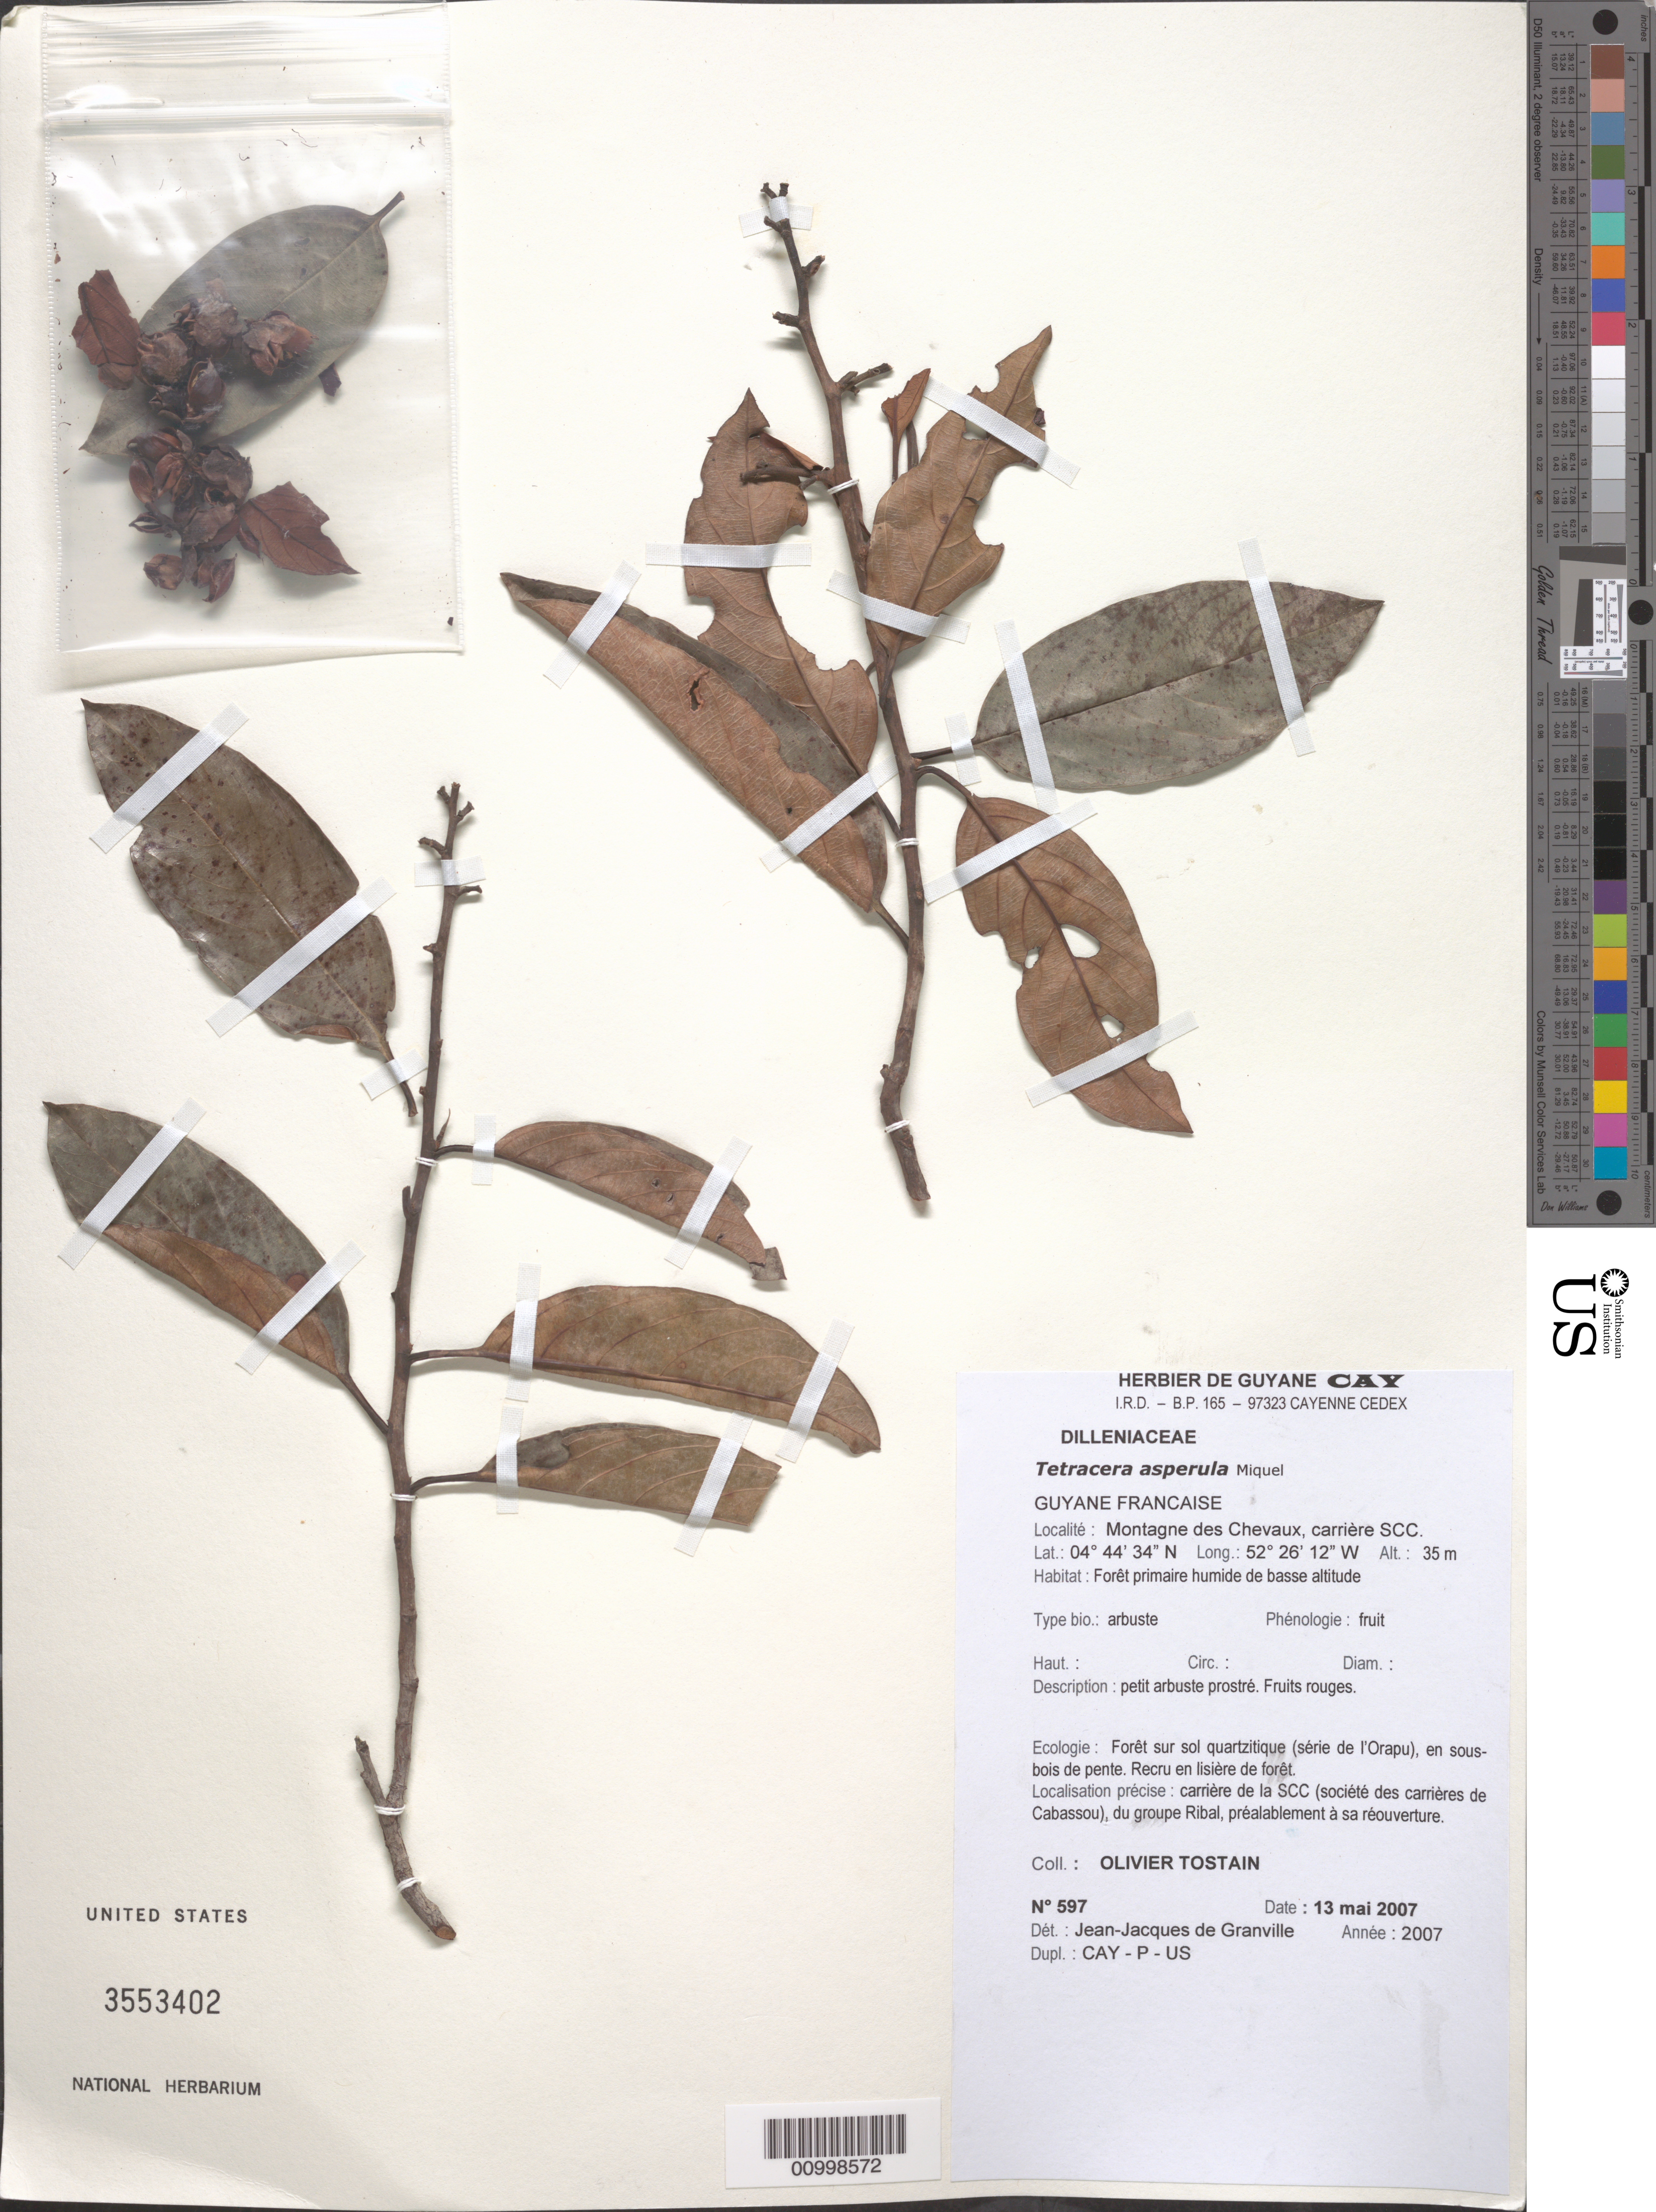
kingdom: Plantae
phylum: Tracheophyta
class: Magnoliopsida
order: Dilleniales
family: Dilleniaceae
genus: Tetracera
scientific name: Tetracera asperula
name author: Miq.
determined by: Granville, J. J. de, (CAY), Institut de Recherche pour le Developpement (IRD) (FRENCH GUIANA)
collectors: O. Tostain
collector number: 597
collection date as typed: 13-May-07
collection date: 2007-05-13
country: French Guiana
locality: Montagne des Chevaux, carriere SCC (societe des carrieres de Cabassou), du groupe Ribal, prealablement a sa reouverture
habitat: Foret primaire humide de basse altitude. Foret sur sol quartzitique (serie de l'Orapu), en sous-bois depente. Recru en lisiere de foret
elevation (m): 35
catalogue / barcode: US 3553402